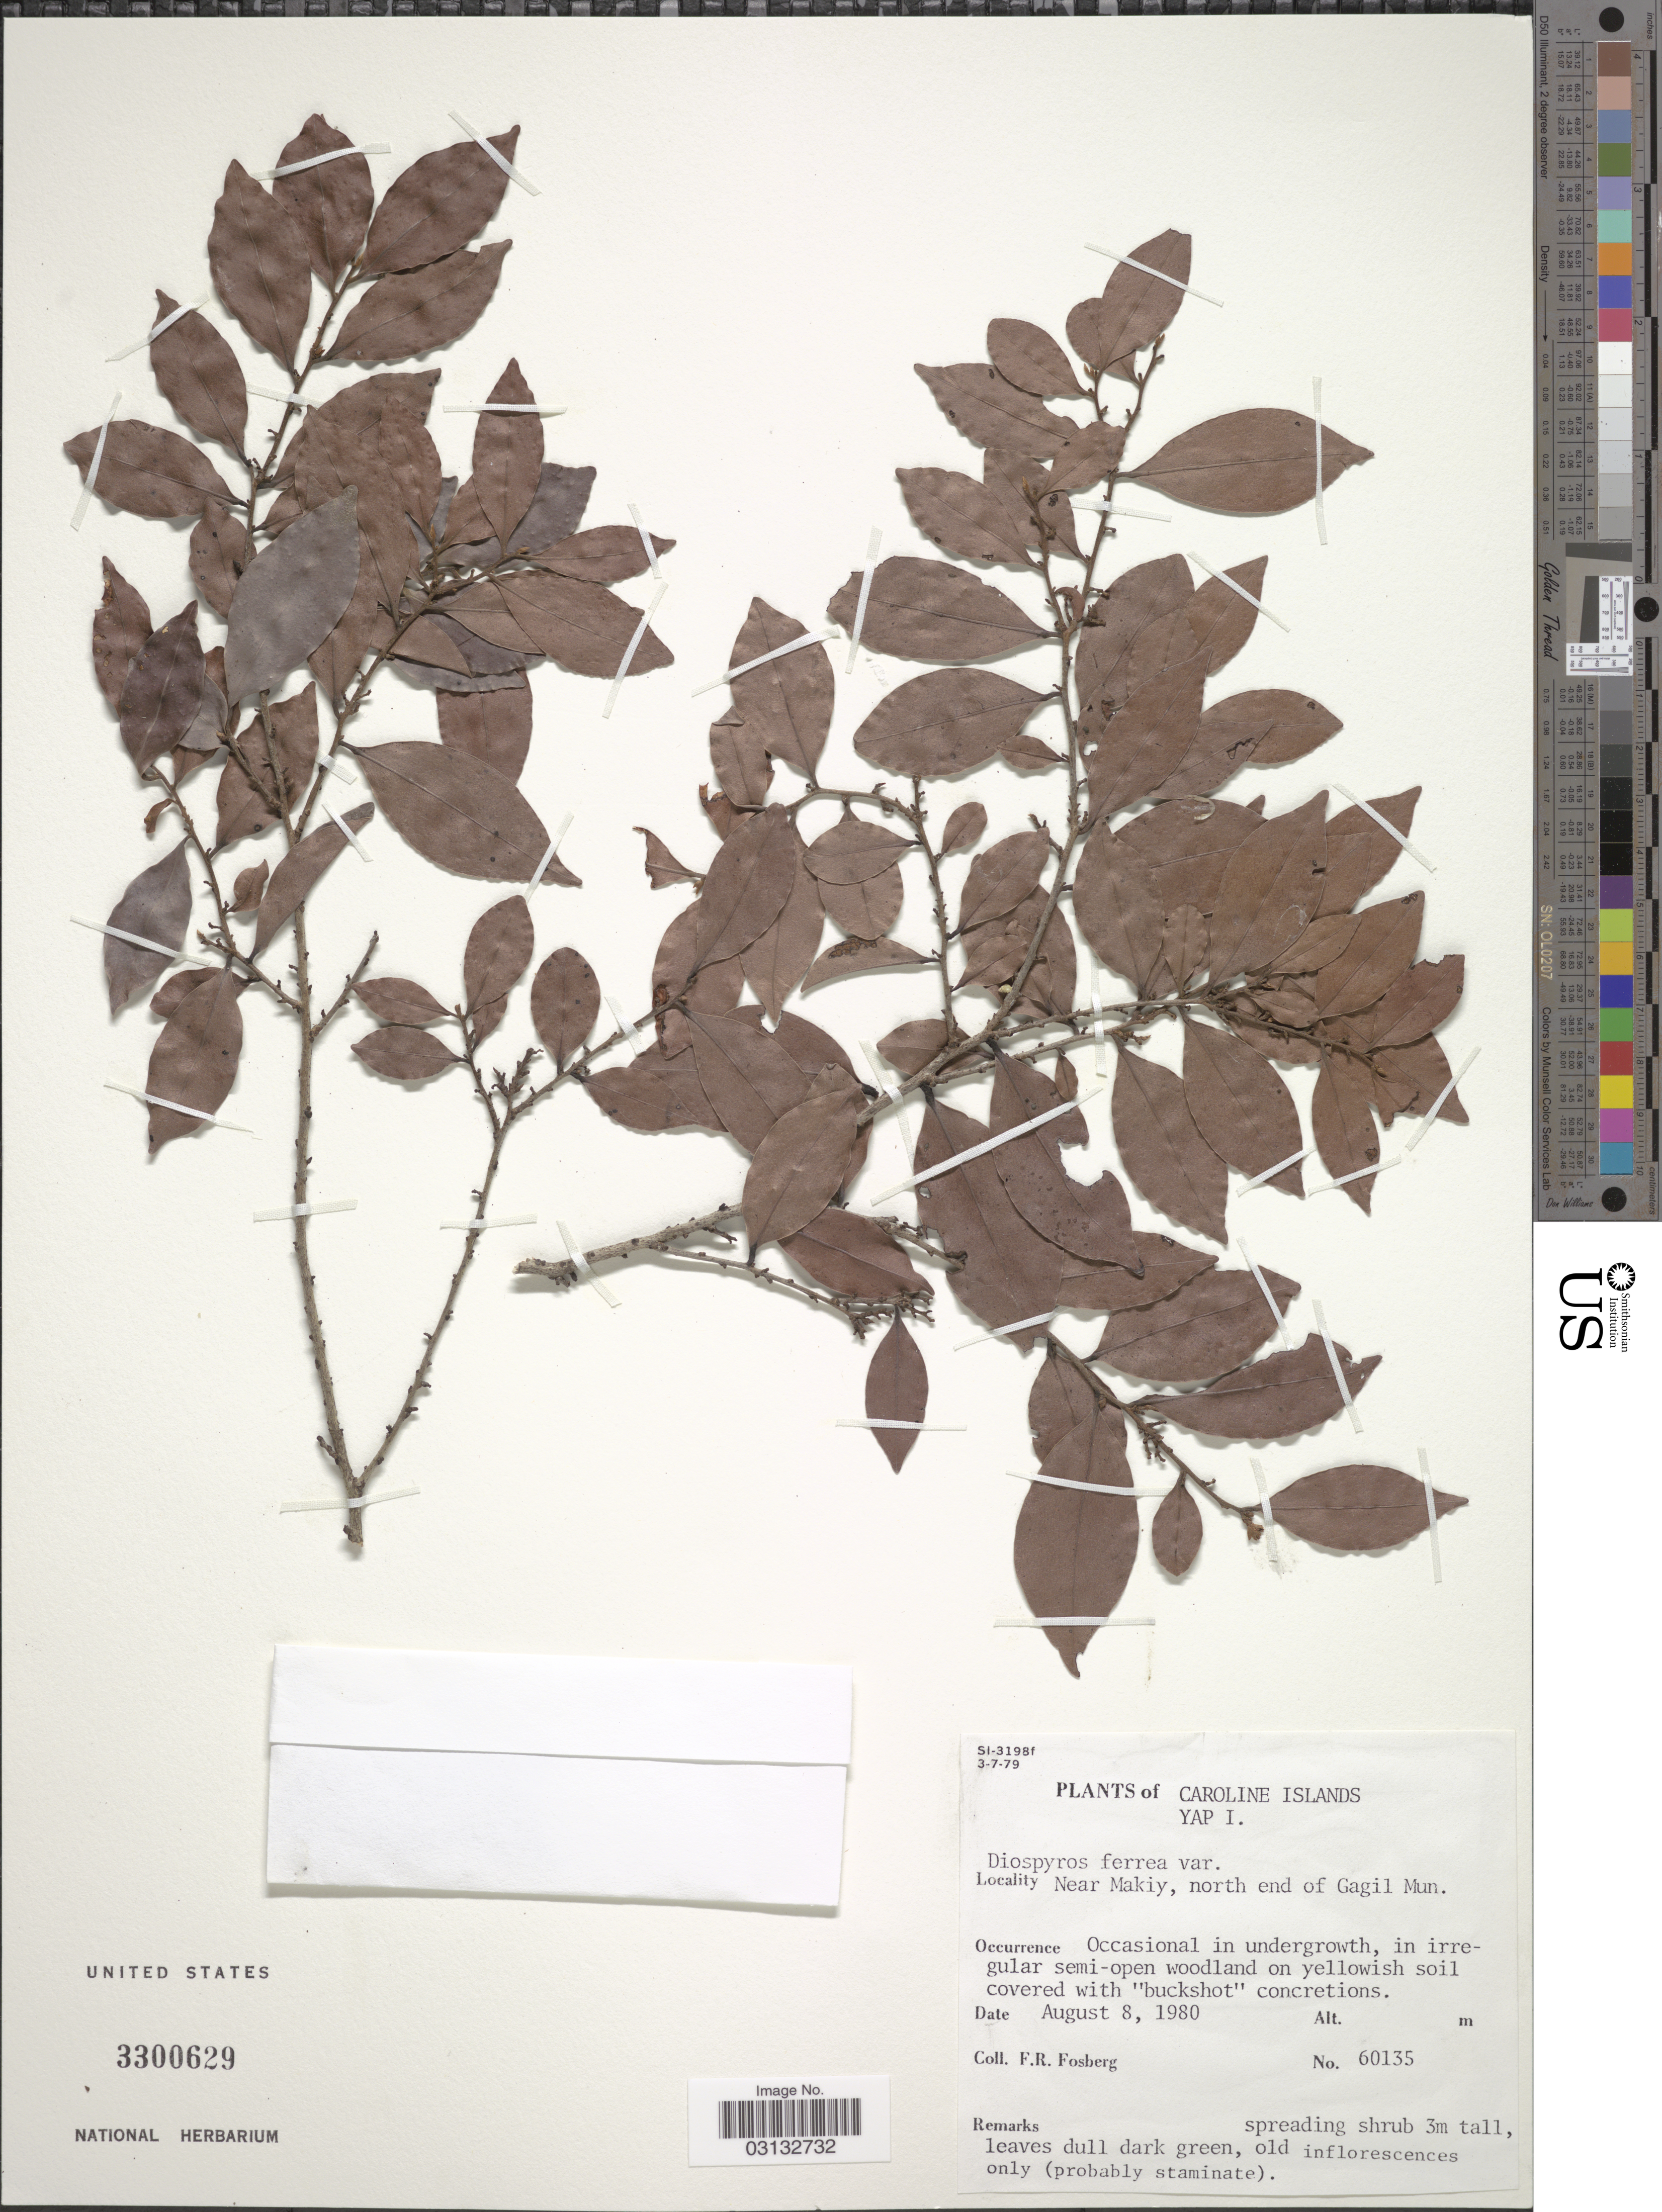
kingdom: Plantae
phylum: Tracheophyta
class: Magnoliopsida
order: Ericales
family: Ebenaceae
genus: Diospyros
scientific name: Diospyros ferrea var. sp.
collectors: F. R. Fosberg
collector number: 60135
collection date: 1980-08-08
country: Micronesia, Federated States of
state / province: Yap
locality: Caroline Islands. Yap I. Near Makiy, north end of Gagil Mun.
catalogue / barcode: US 3300629